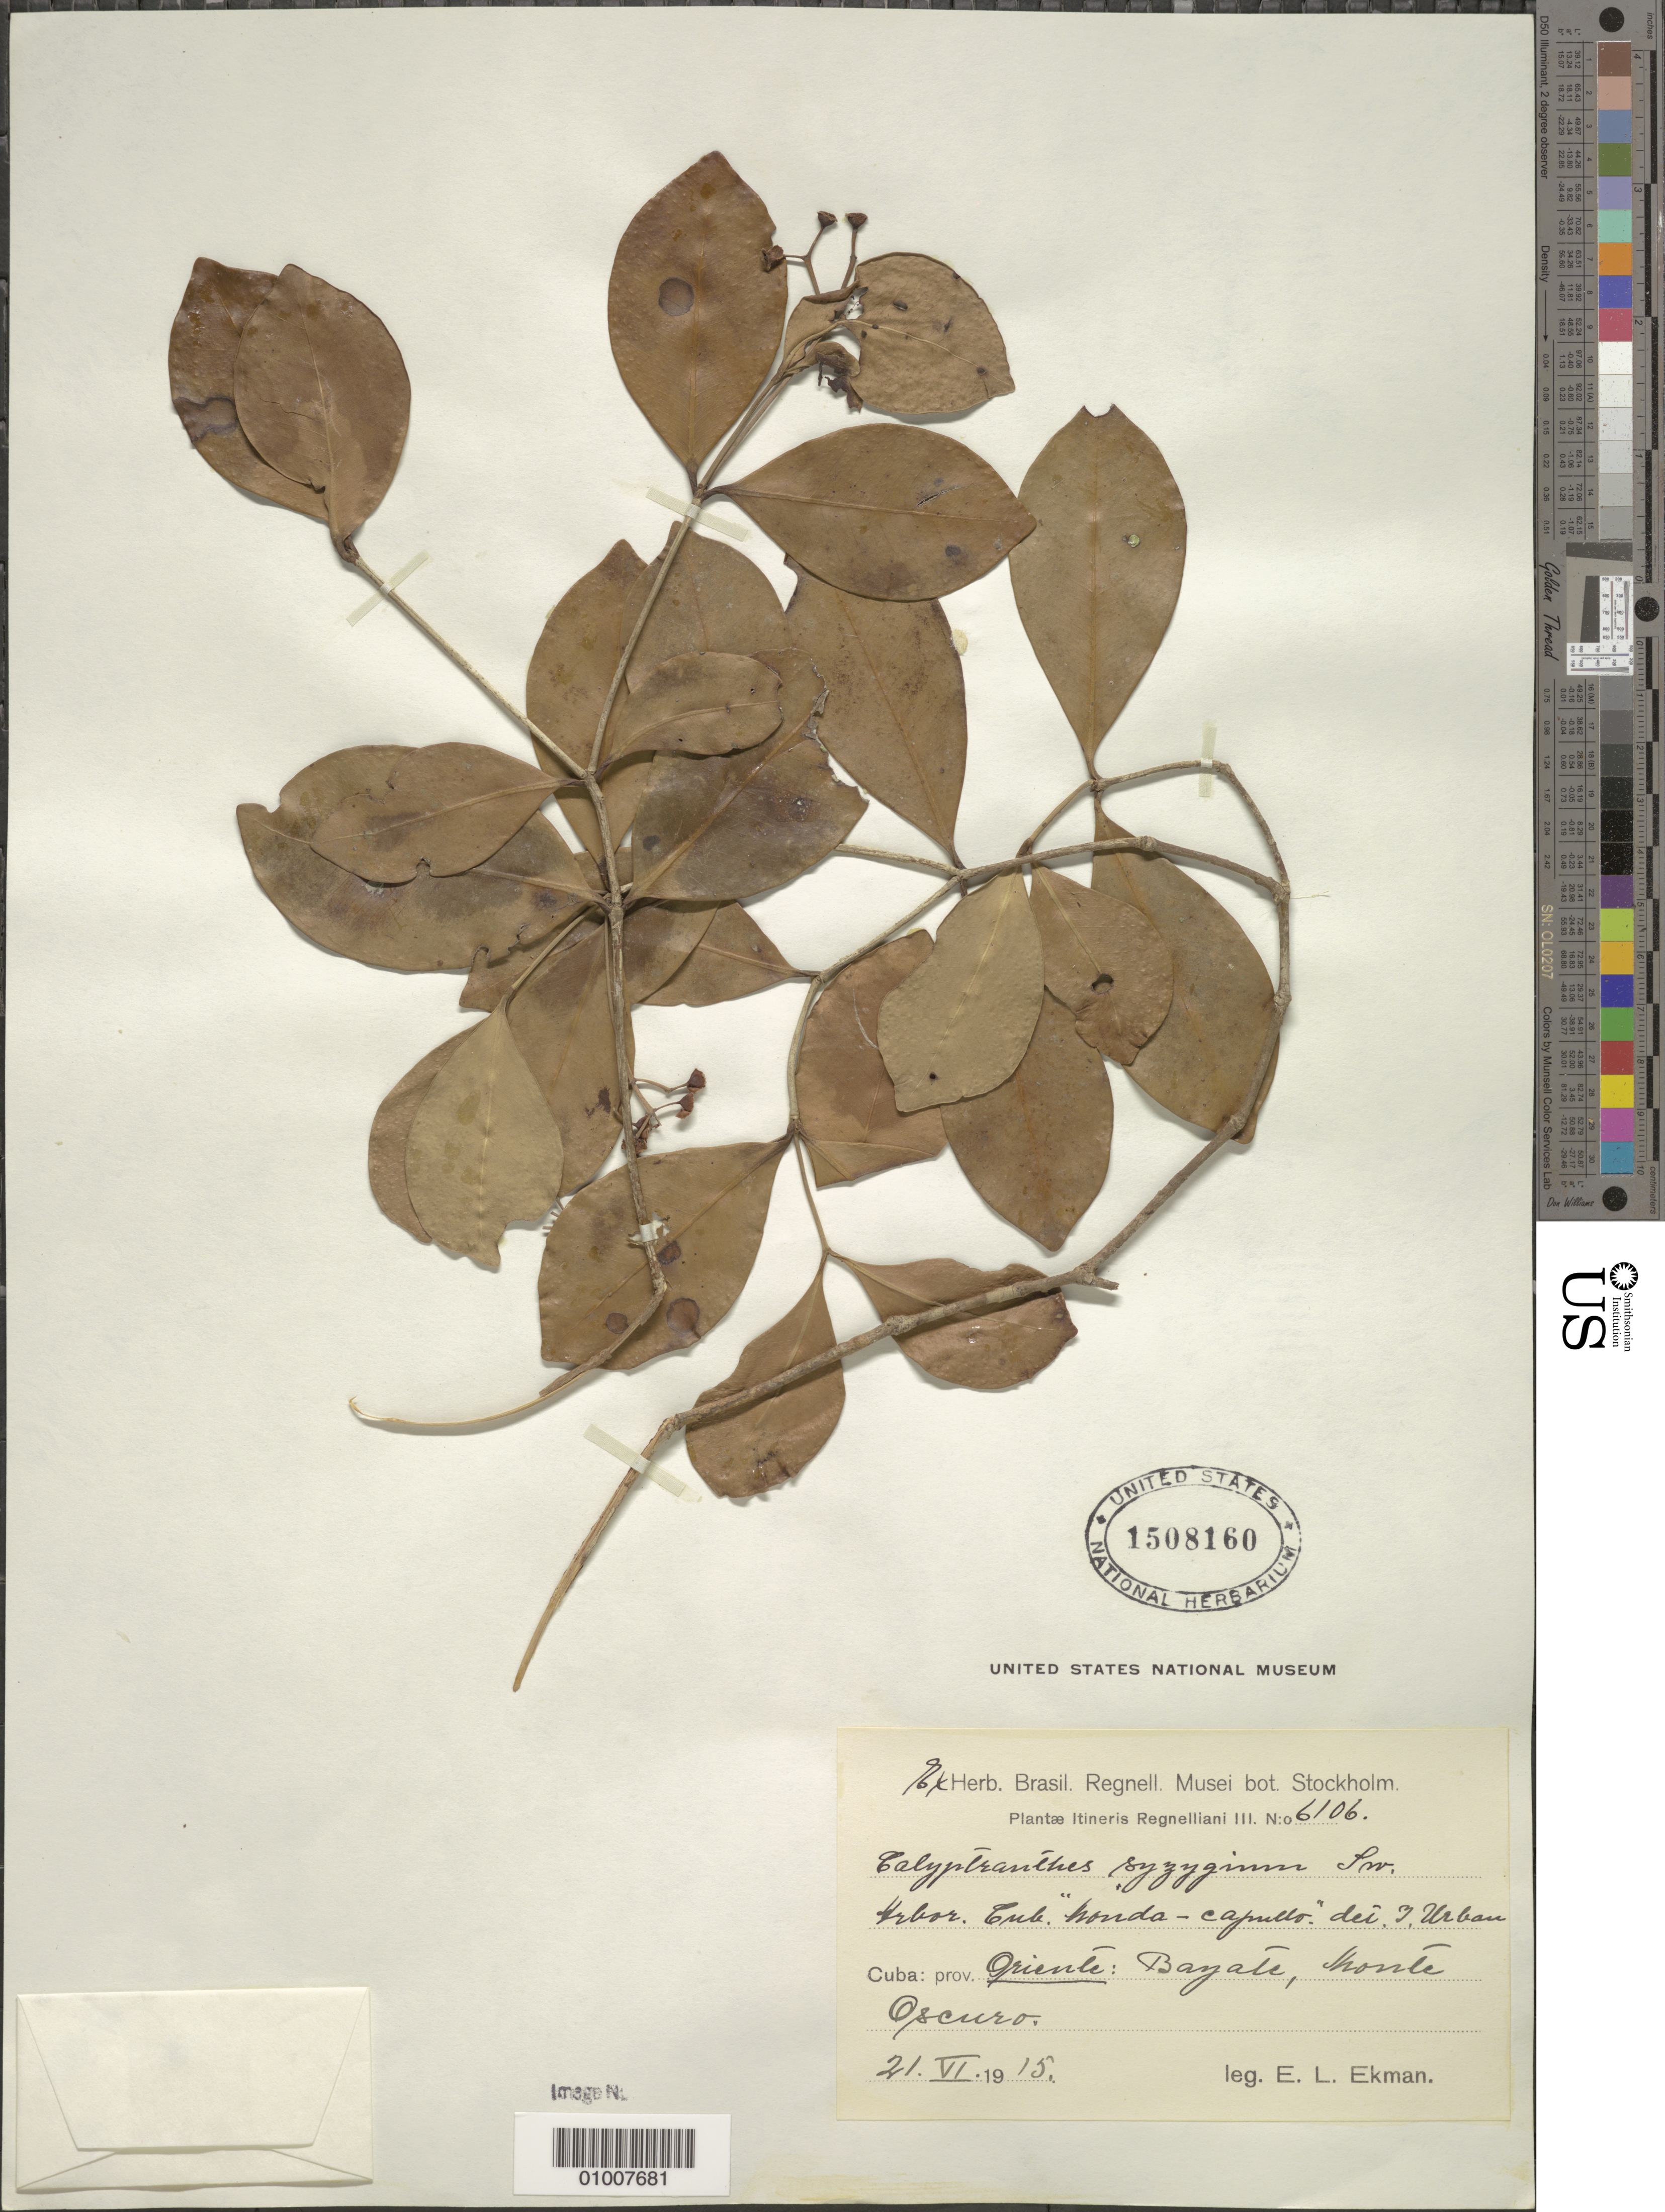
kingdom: Plantae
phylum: Tracheophyta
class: Magnoliopsida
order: Myrtales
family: Myrtaceae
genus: Myrcia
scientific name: Myrcia zuzygium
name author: (L.) A.R. Lourenço & E. Lucas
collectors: E. L. Ekman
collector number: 6106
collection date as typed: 21 Jun 1915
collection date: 1915-06-21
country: Cuba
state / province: Oriente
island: Cuba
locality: Bayate, Monte Oscuro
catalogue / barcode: US 1508160